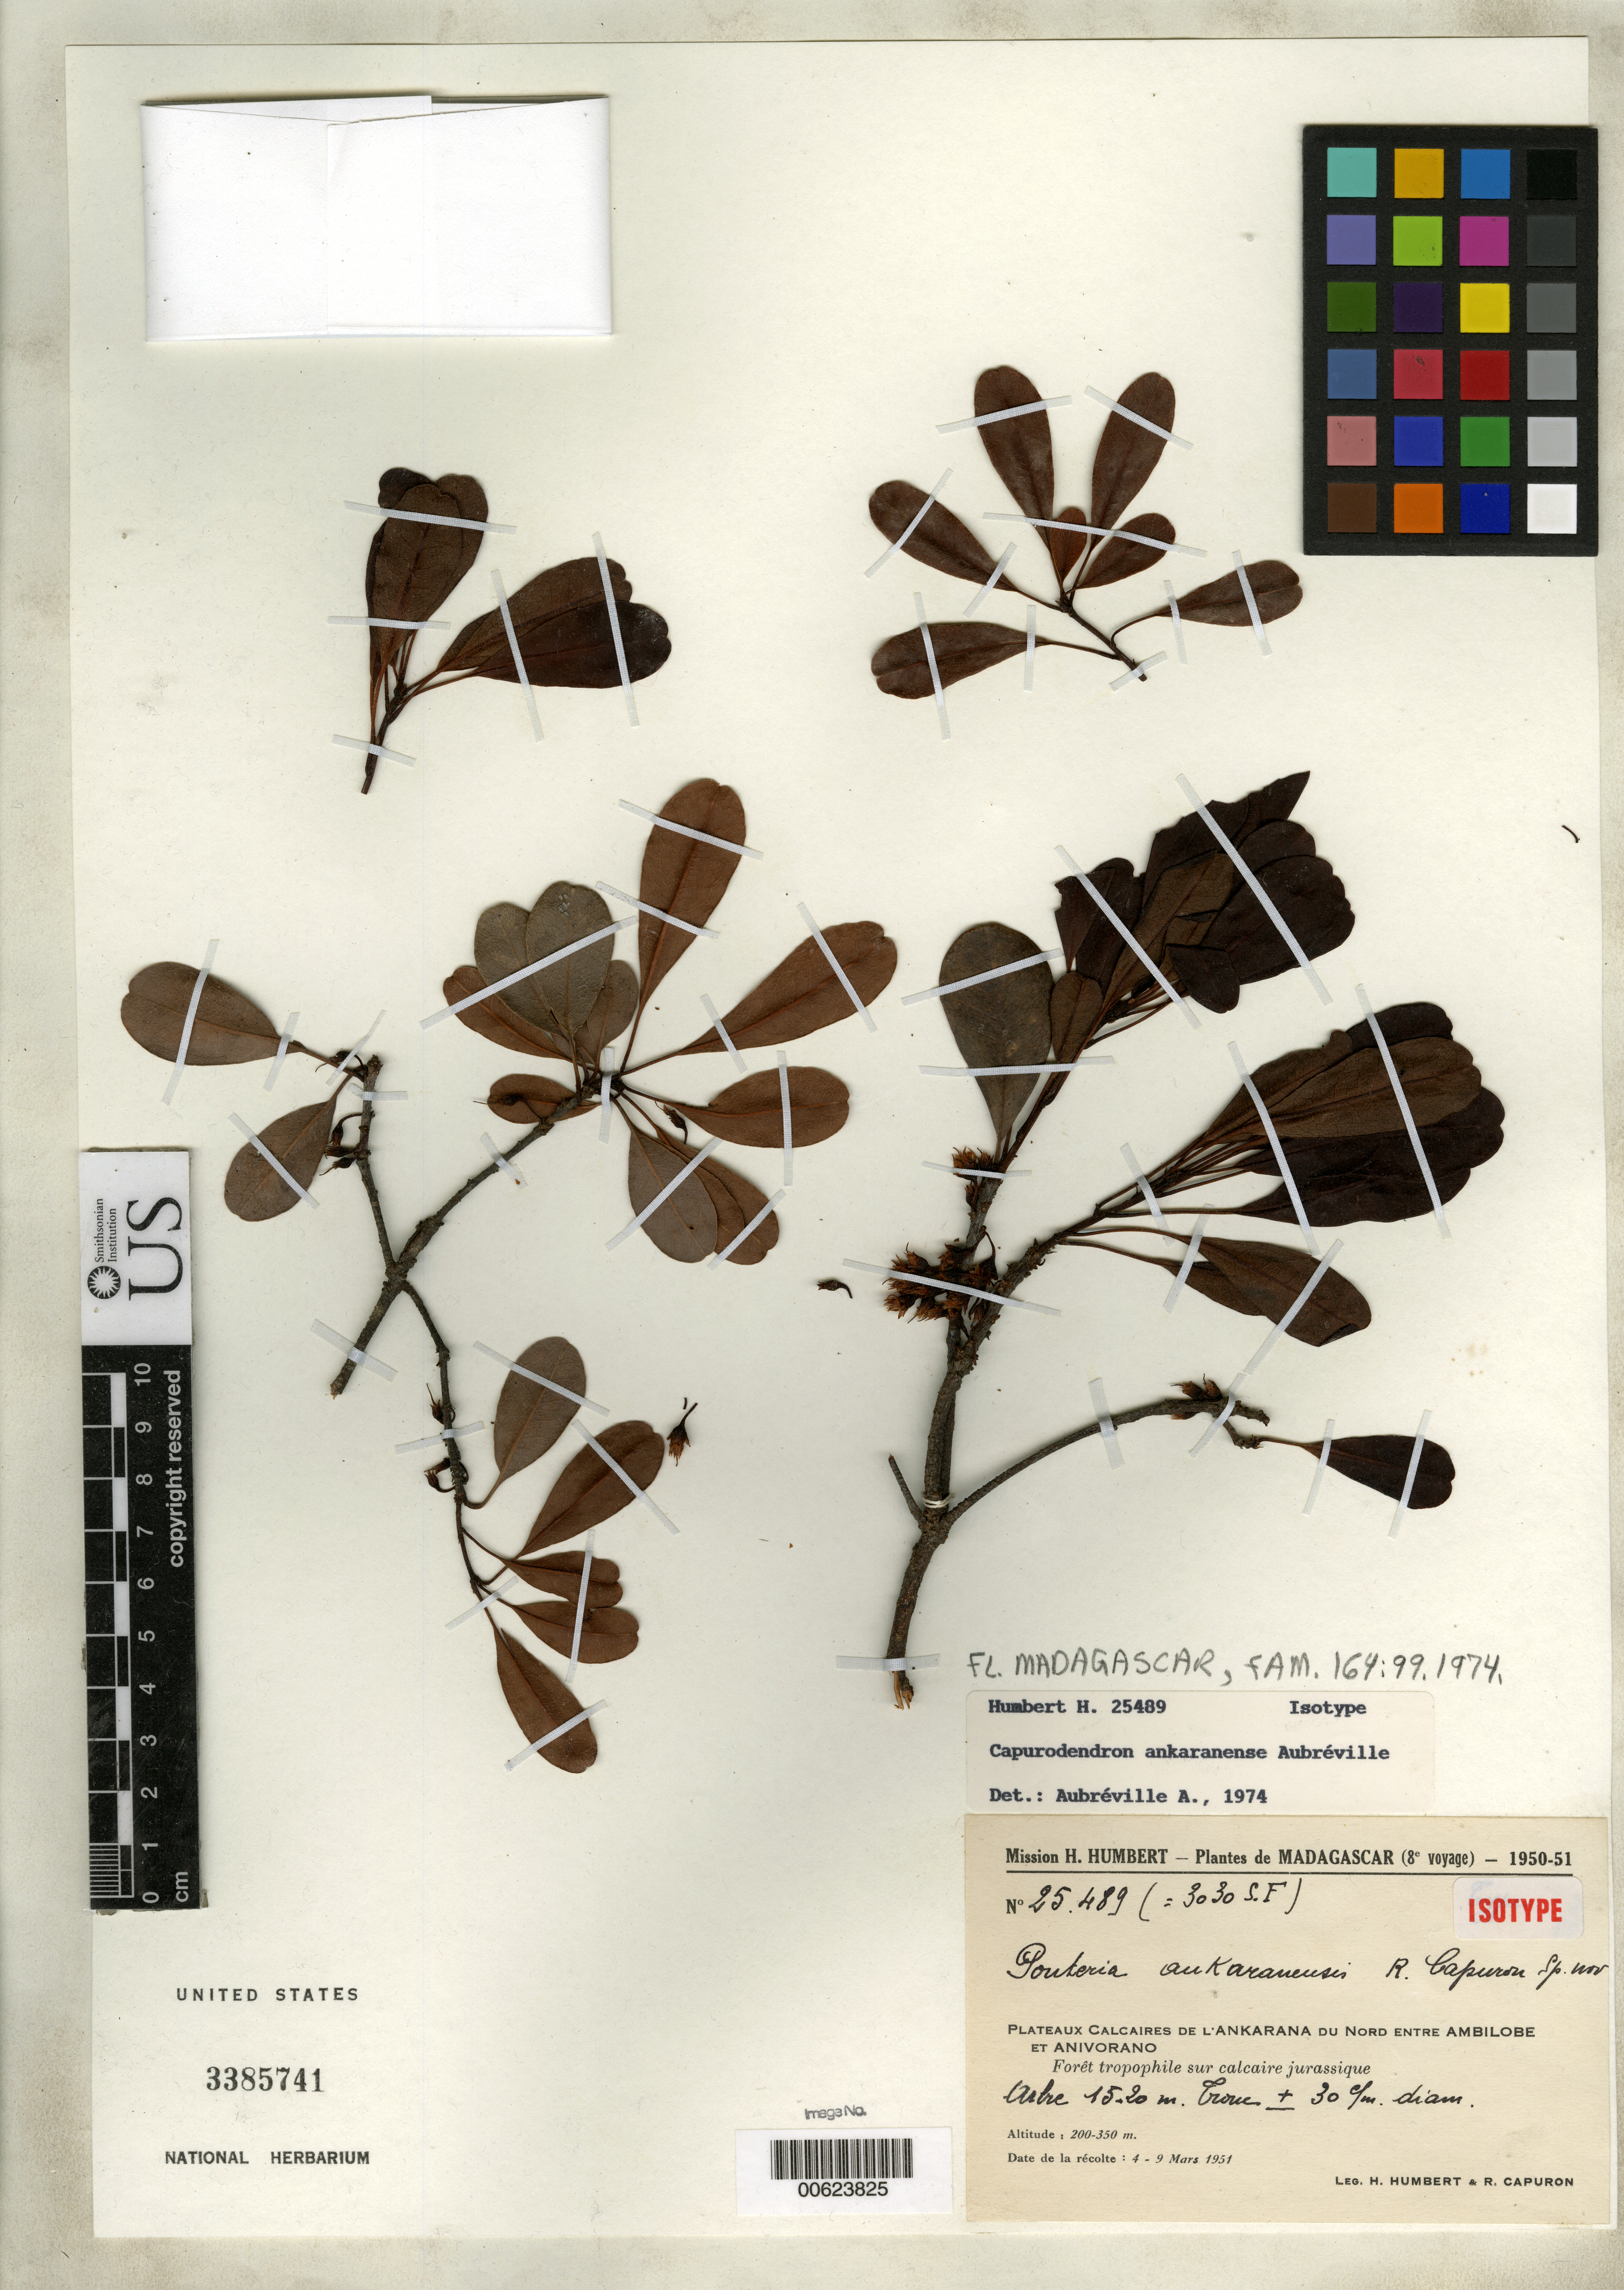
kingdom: Plantae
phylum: Tracheophyta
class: Magnoliopsida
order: Ericales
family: Sapotaceae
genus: Capurodendron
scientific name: Capurodendron ankaranense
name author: Aubrév.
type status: Isotype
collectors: H. Humbert & R. P. Capuron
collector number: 25489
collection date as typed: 04 Mar 1951 to 09 Mar 1951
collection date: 1951-03-04/1951-03-09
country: Madagascar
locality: Plateaux calcaires de l'Ankarana du Nord entre Ambilobe & Anivorano.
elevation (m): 200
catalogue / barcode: US 3385741